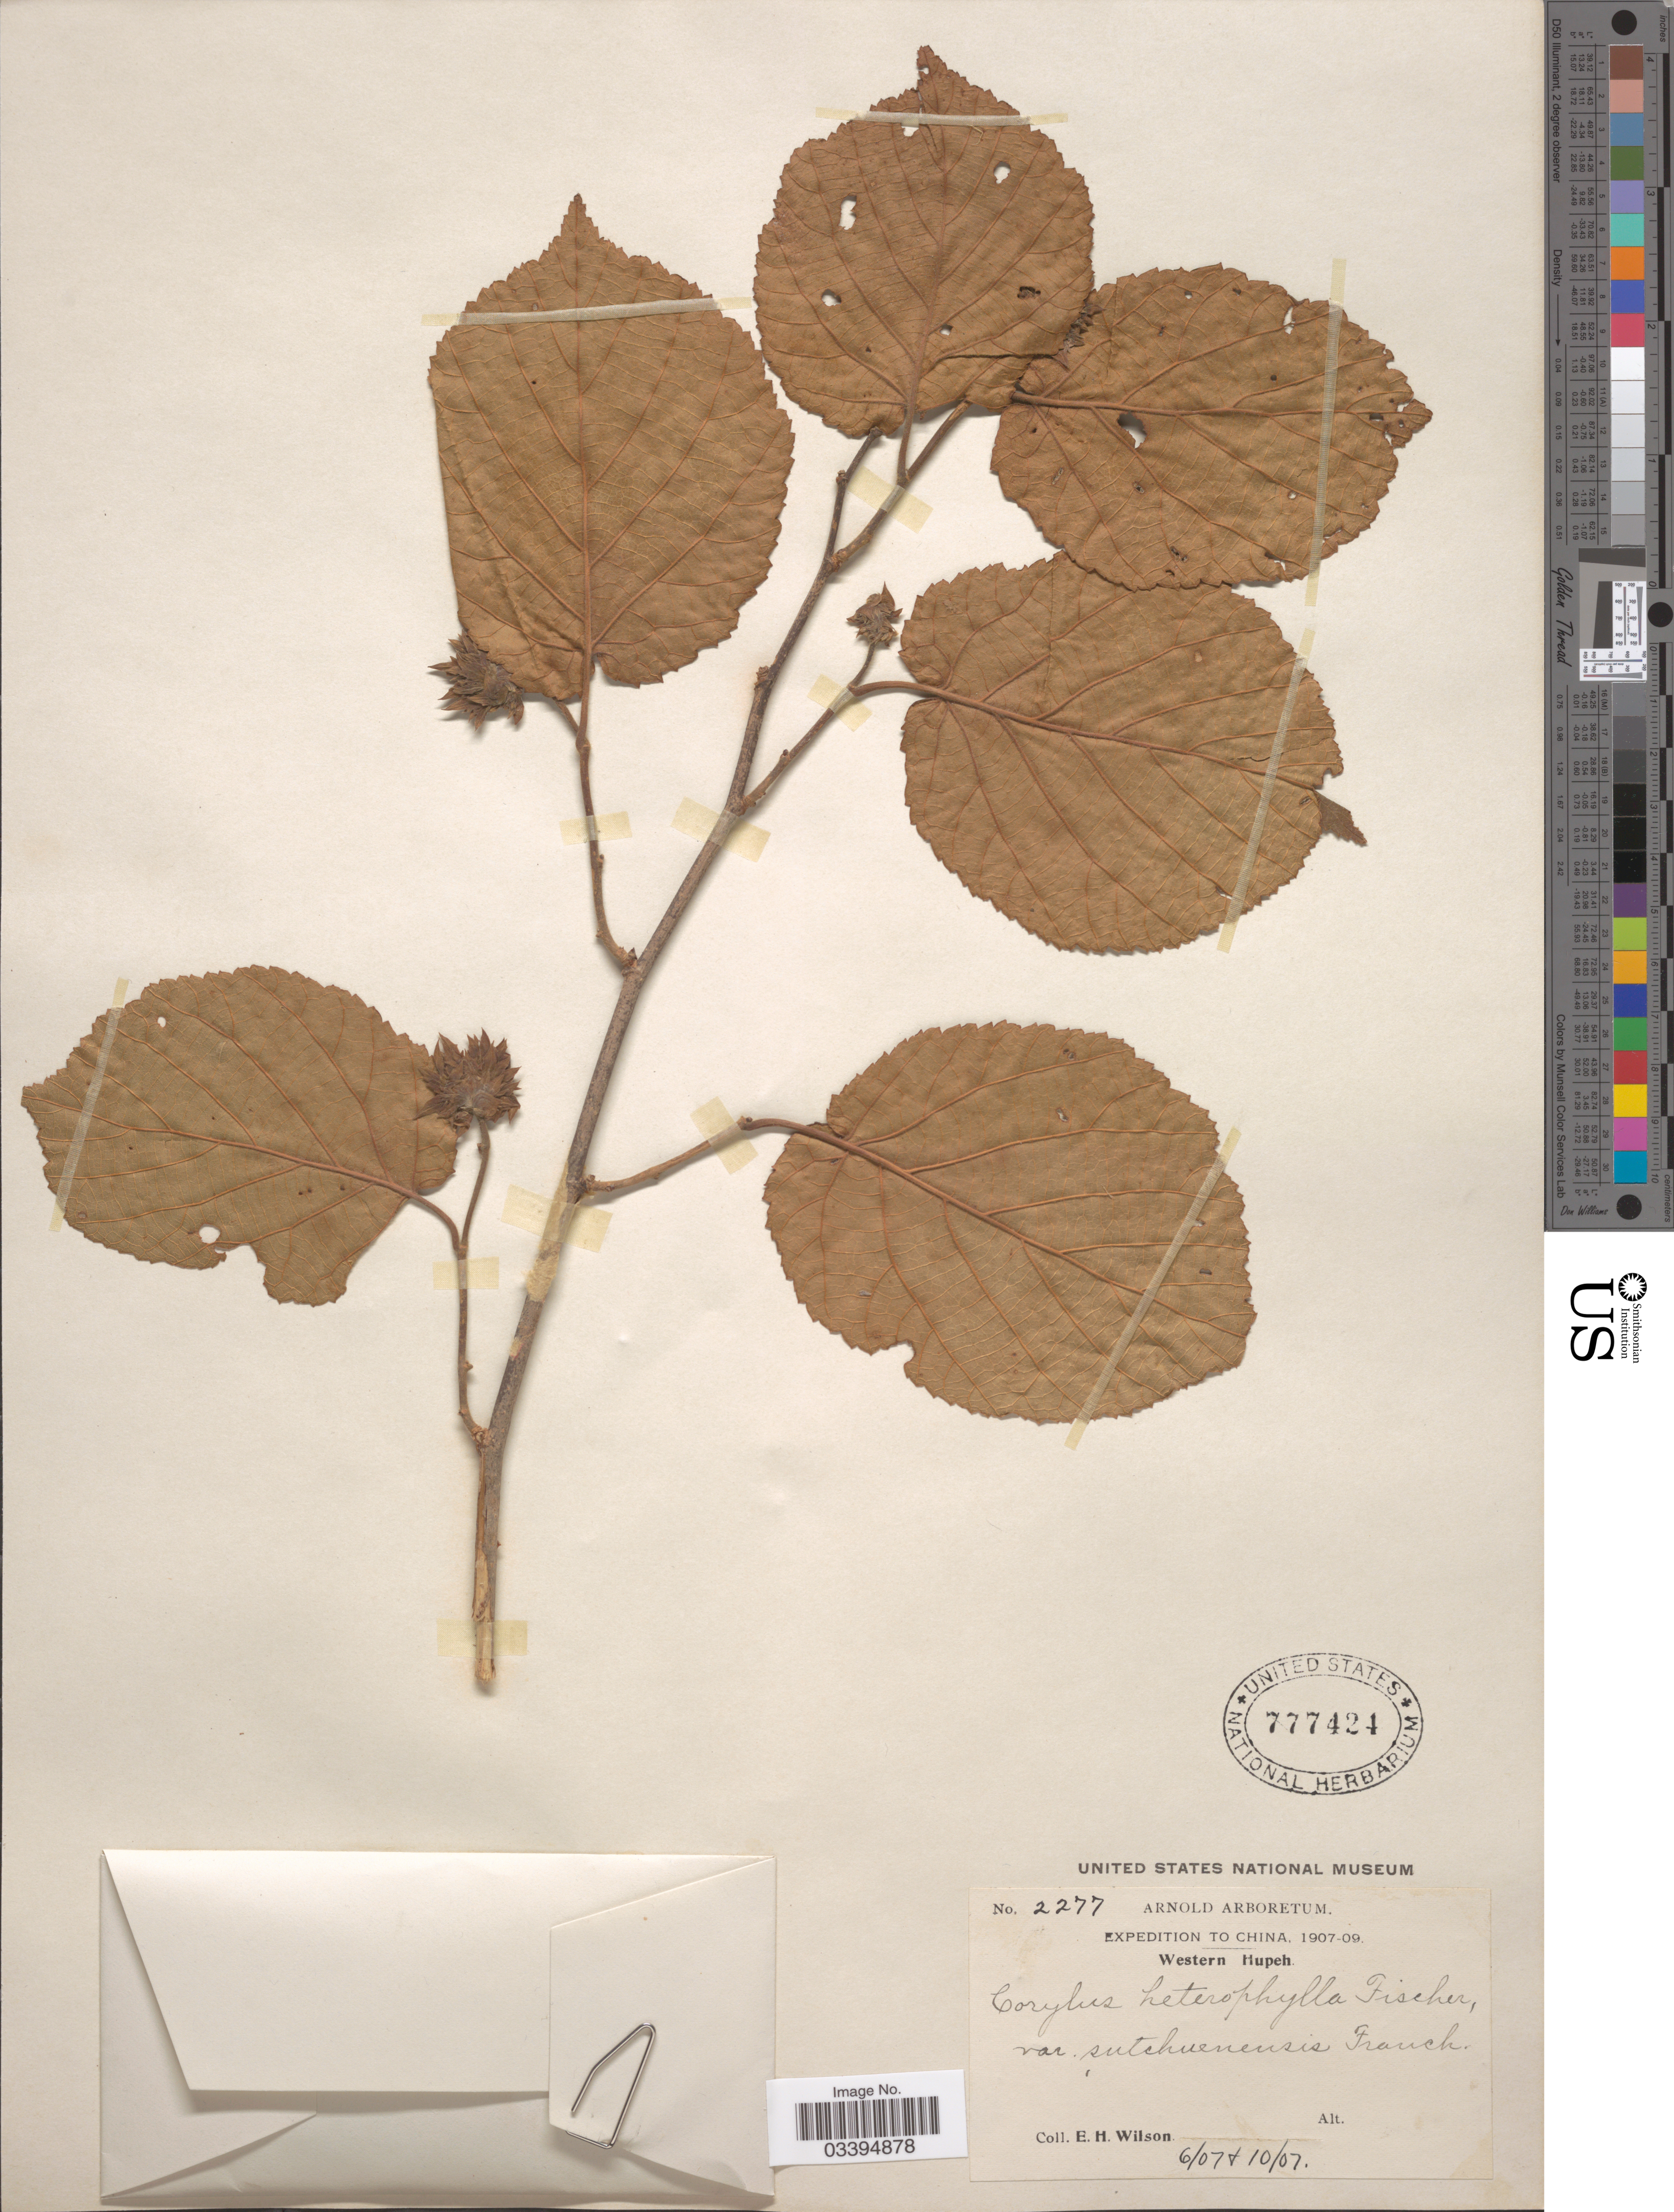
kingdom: Plantae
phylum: Tracheophyta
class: Magnoliopsida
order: Fagales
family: Betulaceae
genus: Corylus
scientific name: Corylus heterophylla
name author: Fisch. ex Trautv.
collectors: E. Wilson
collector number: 2277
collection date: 1907-06/1907-10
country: China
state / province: Hubei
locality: Western Hupeh.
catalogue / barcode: US 777424